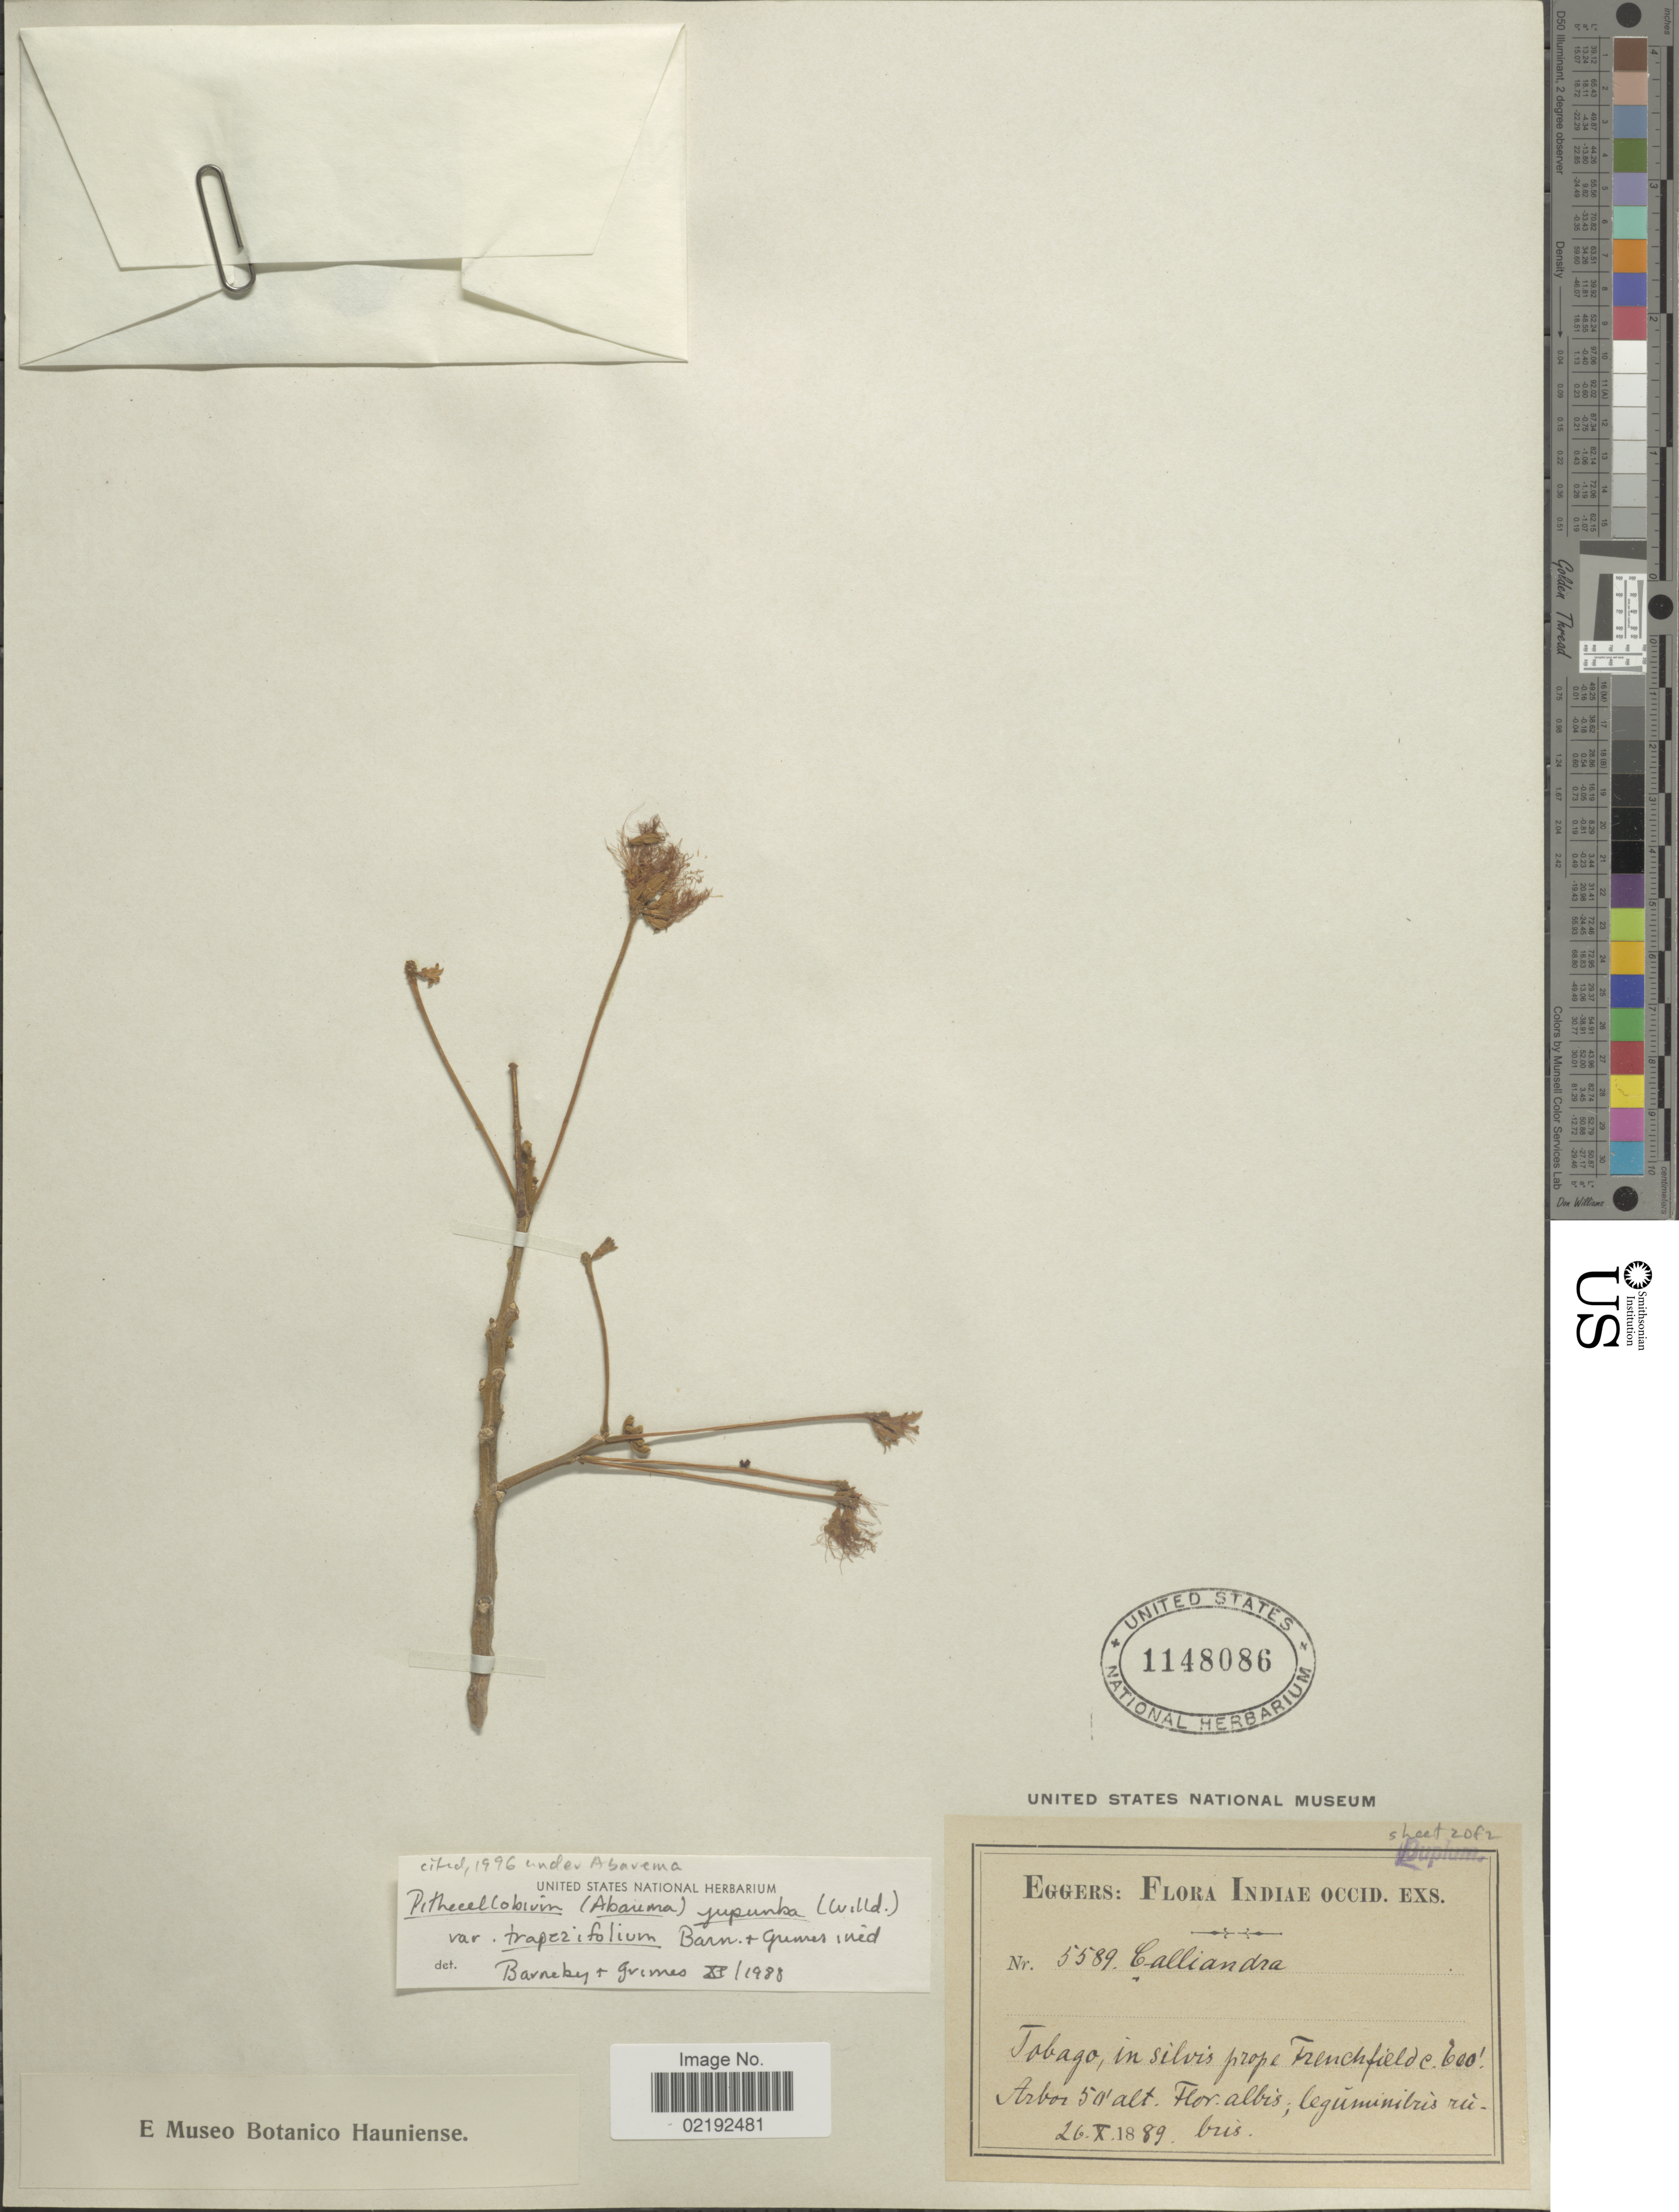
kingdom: Plantae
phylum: Tracheophyta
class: Magnoliopsida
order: Fabales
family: Fabaceae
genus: Jupunba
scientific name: Jupunba trapezifolia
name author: (Vahl) Moldenke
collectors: -. Eggers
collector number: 5589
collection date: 1889-10-26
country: Trinidad and Tobago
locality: Indiae Occid., Tobago, in silvis prope Frenchfield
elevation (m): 183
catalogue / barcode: US 1148086